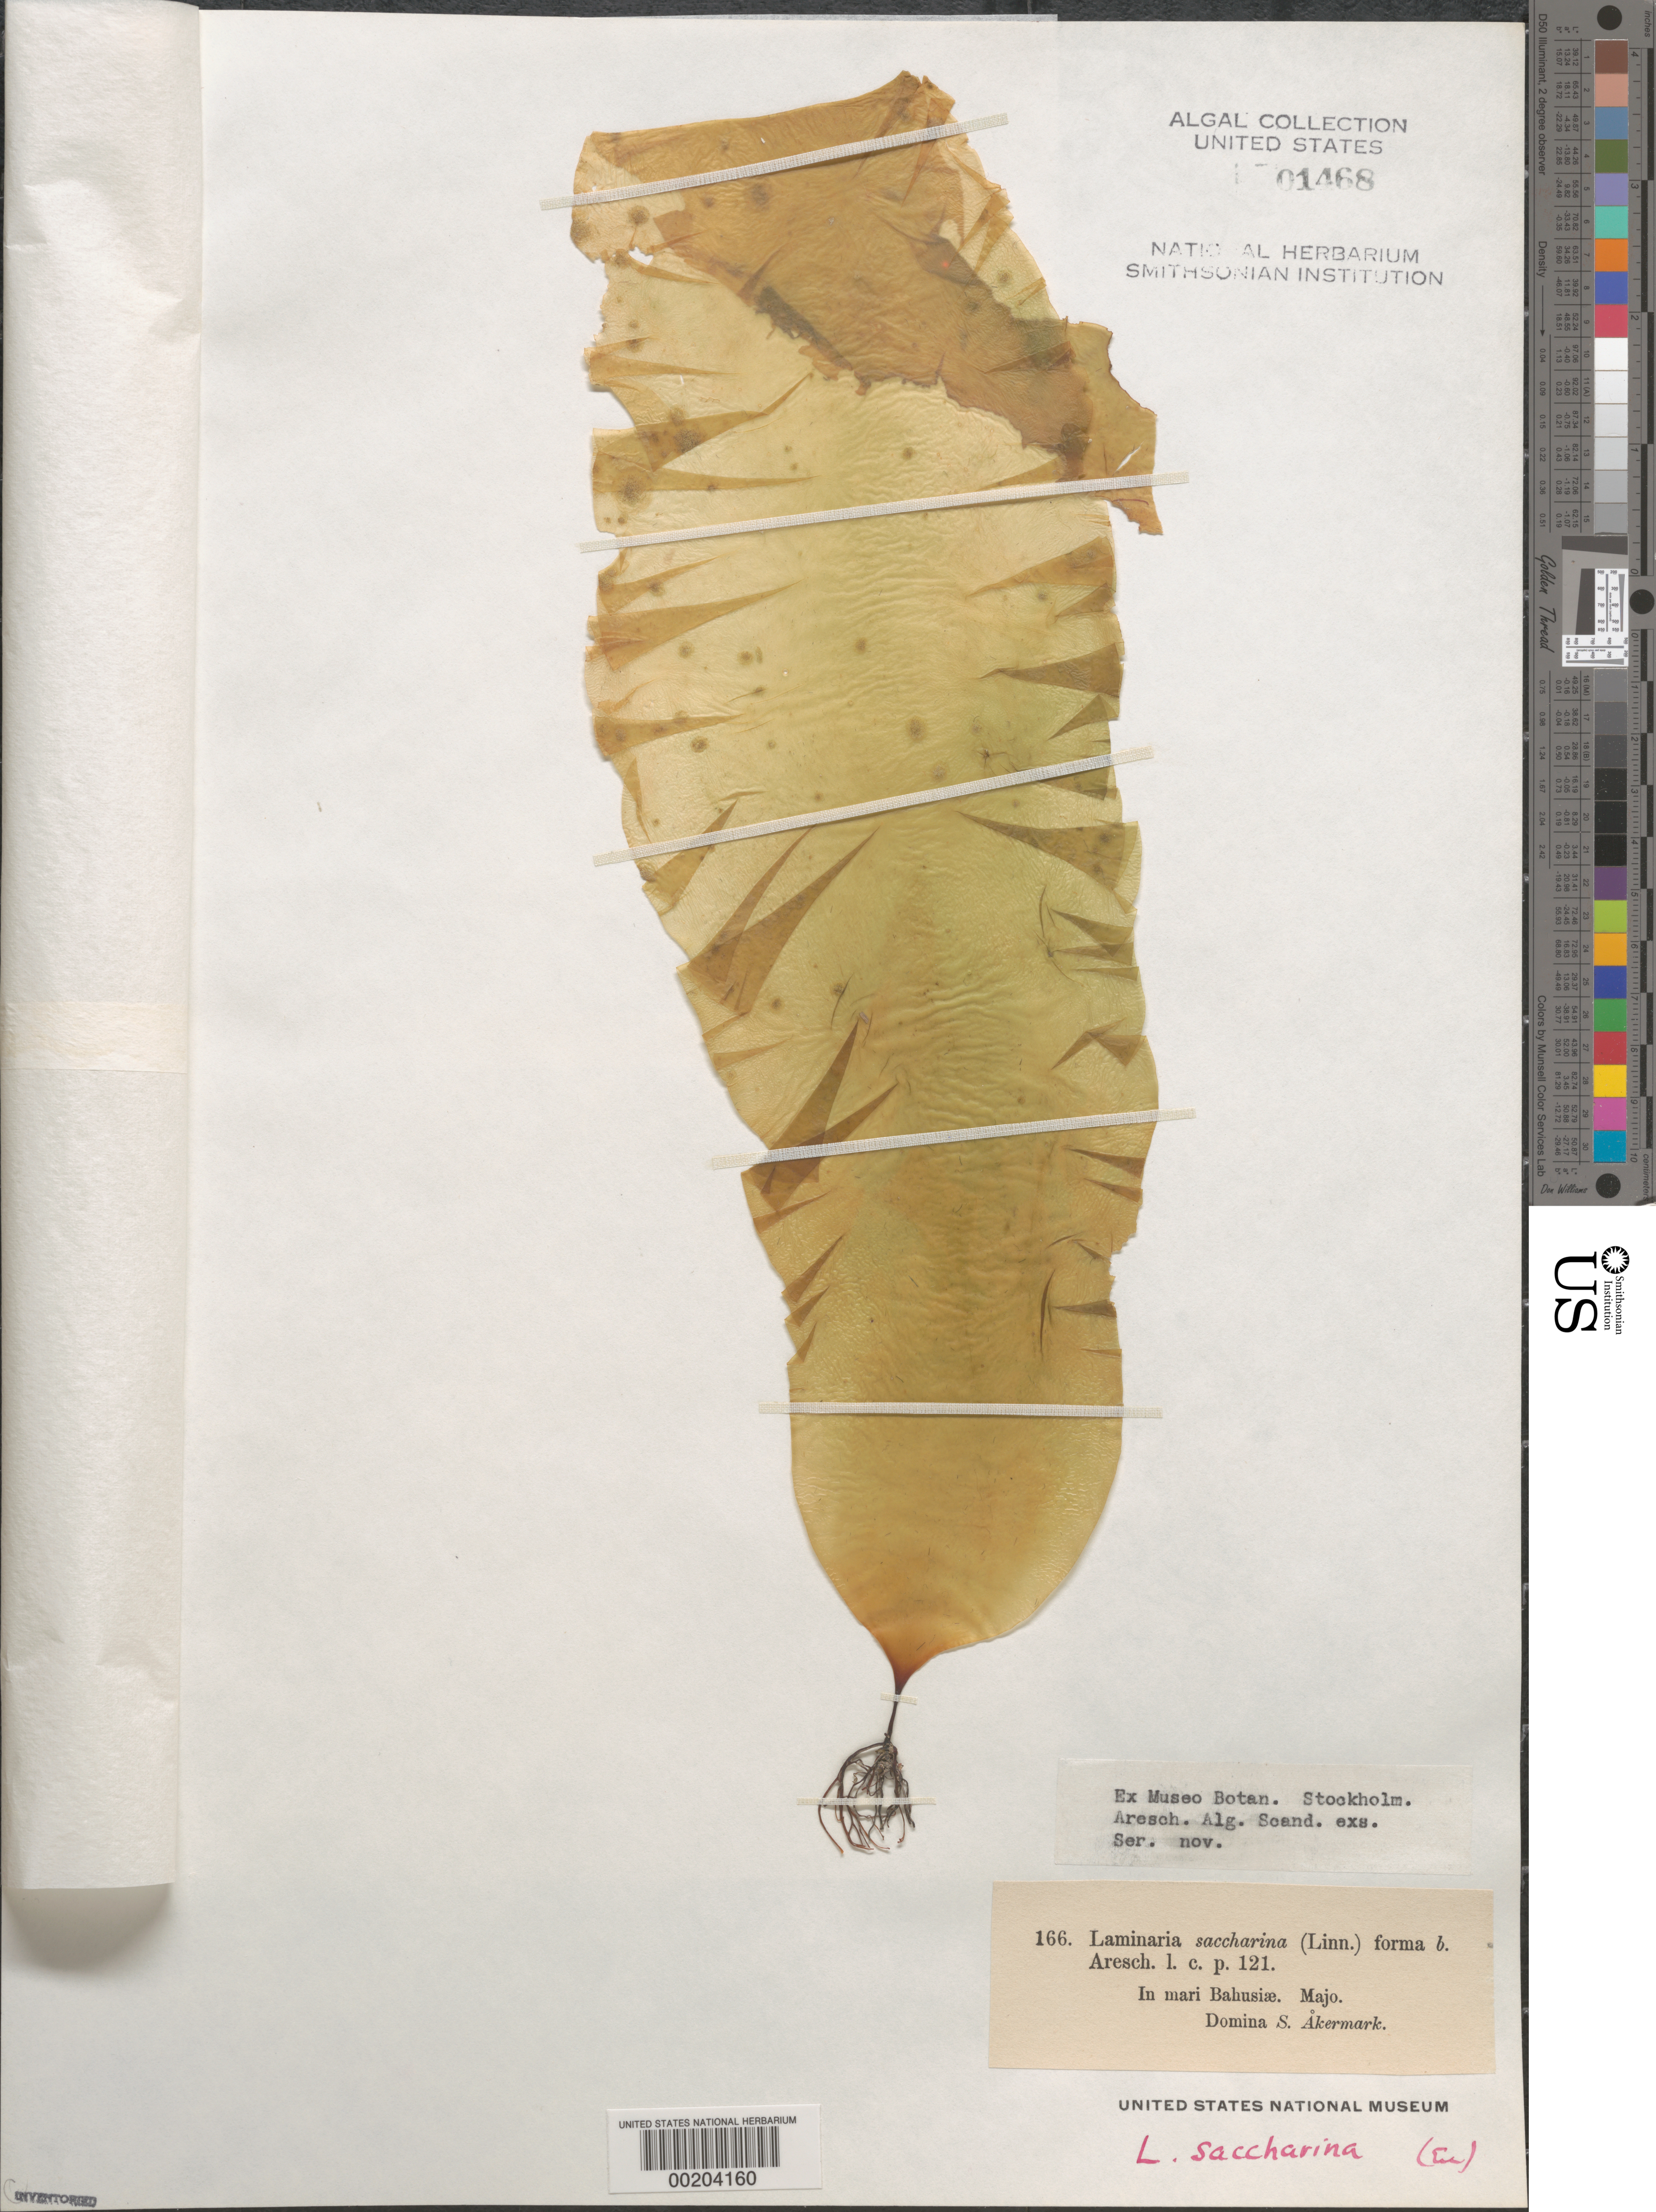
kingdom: Chromista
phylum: Ochrophyta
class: Phaeophyceae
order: Laminariales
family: Laminariaceae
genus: Saccharina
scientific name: Saccharina latissima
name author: C.E. Lane et al.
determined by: Algae name updating Project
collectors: S. Akermark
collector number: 166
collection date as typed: May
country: Sweden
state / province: Västra Götaland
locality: Bohus Bay (Mari Bahusiae)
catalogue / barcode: US 1468